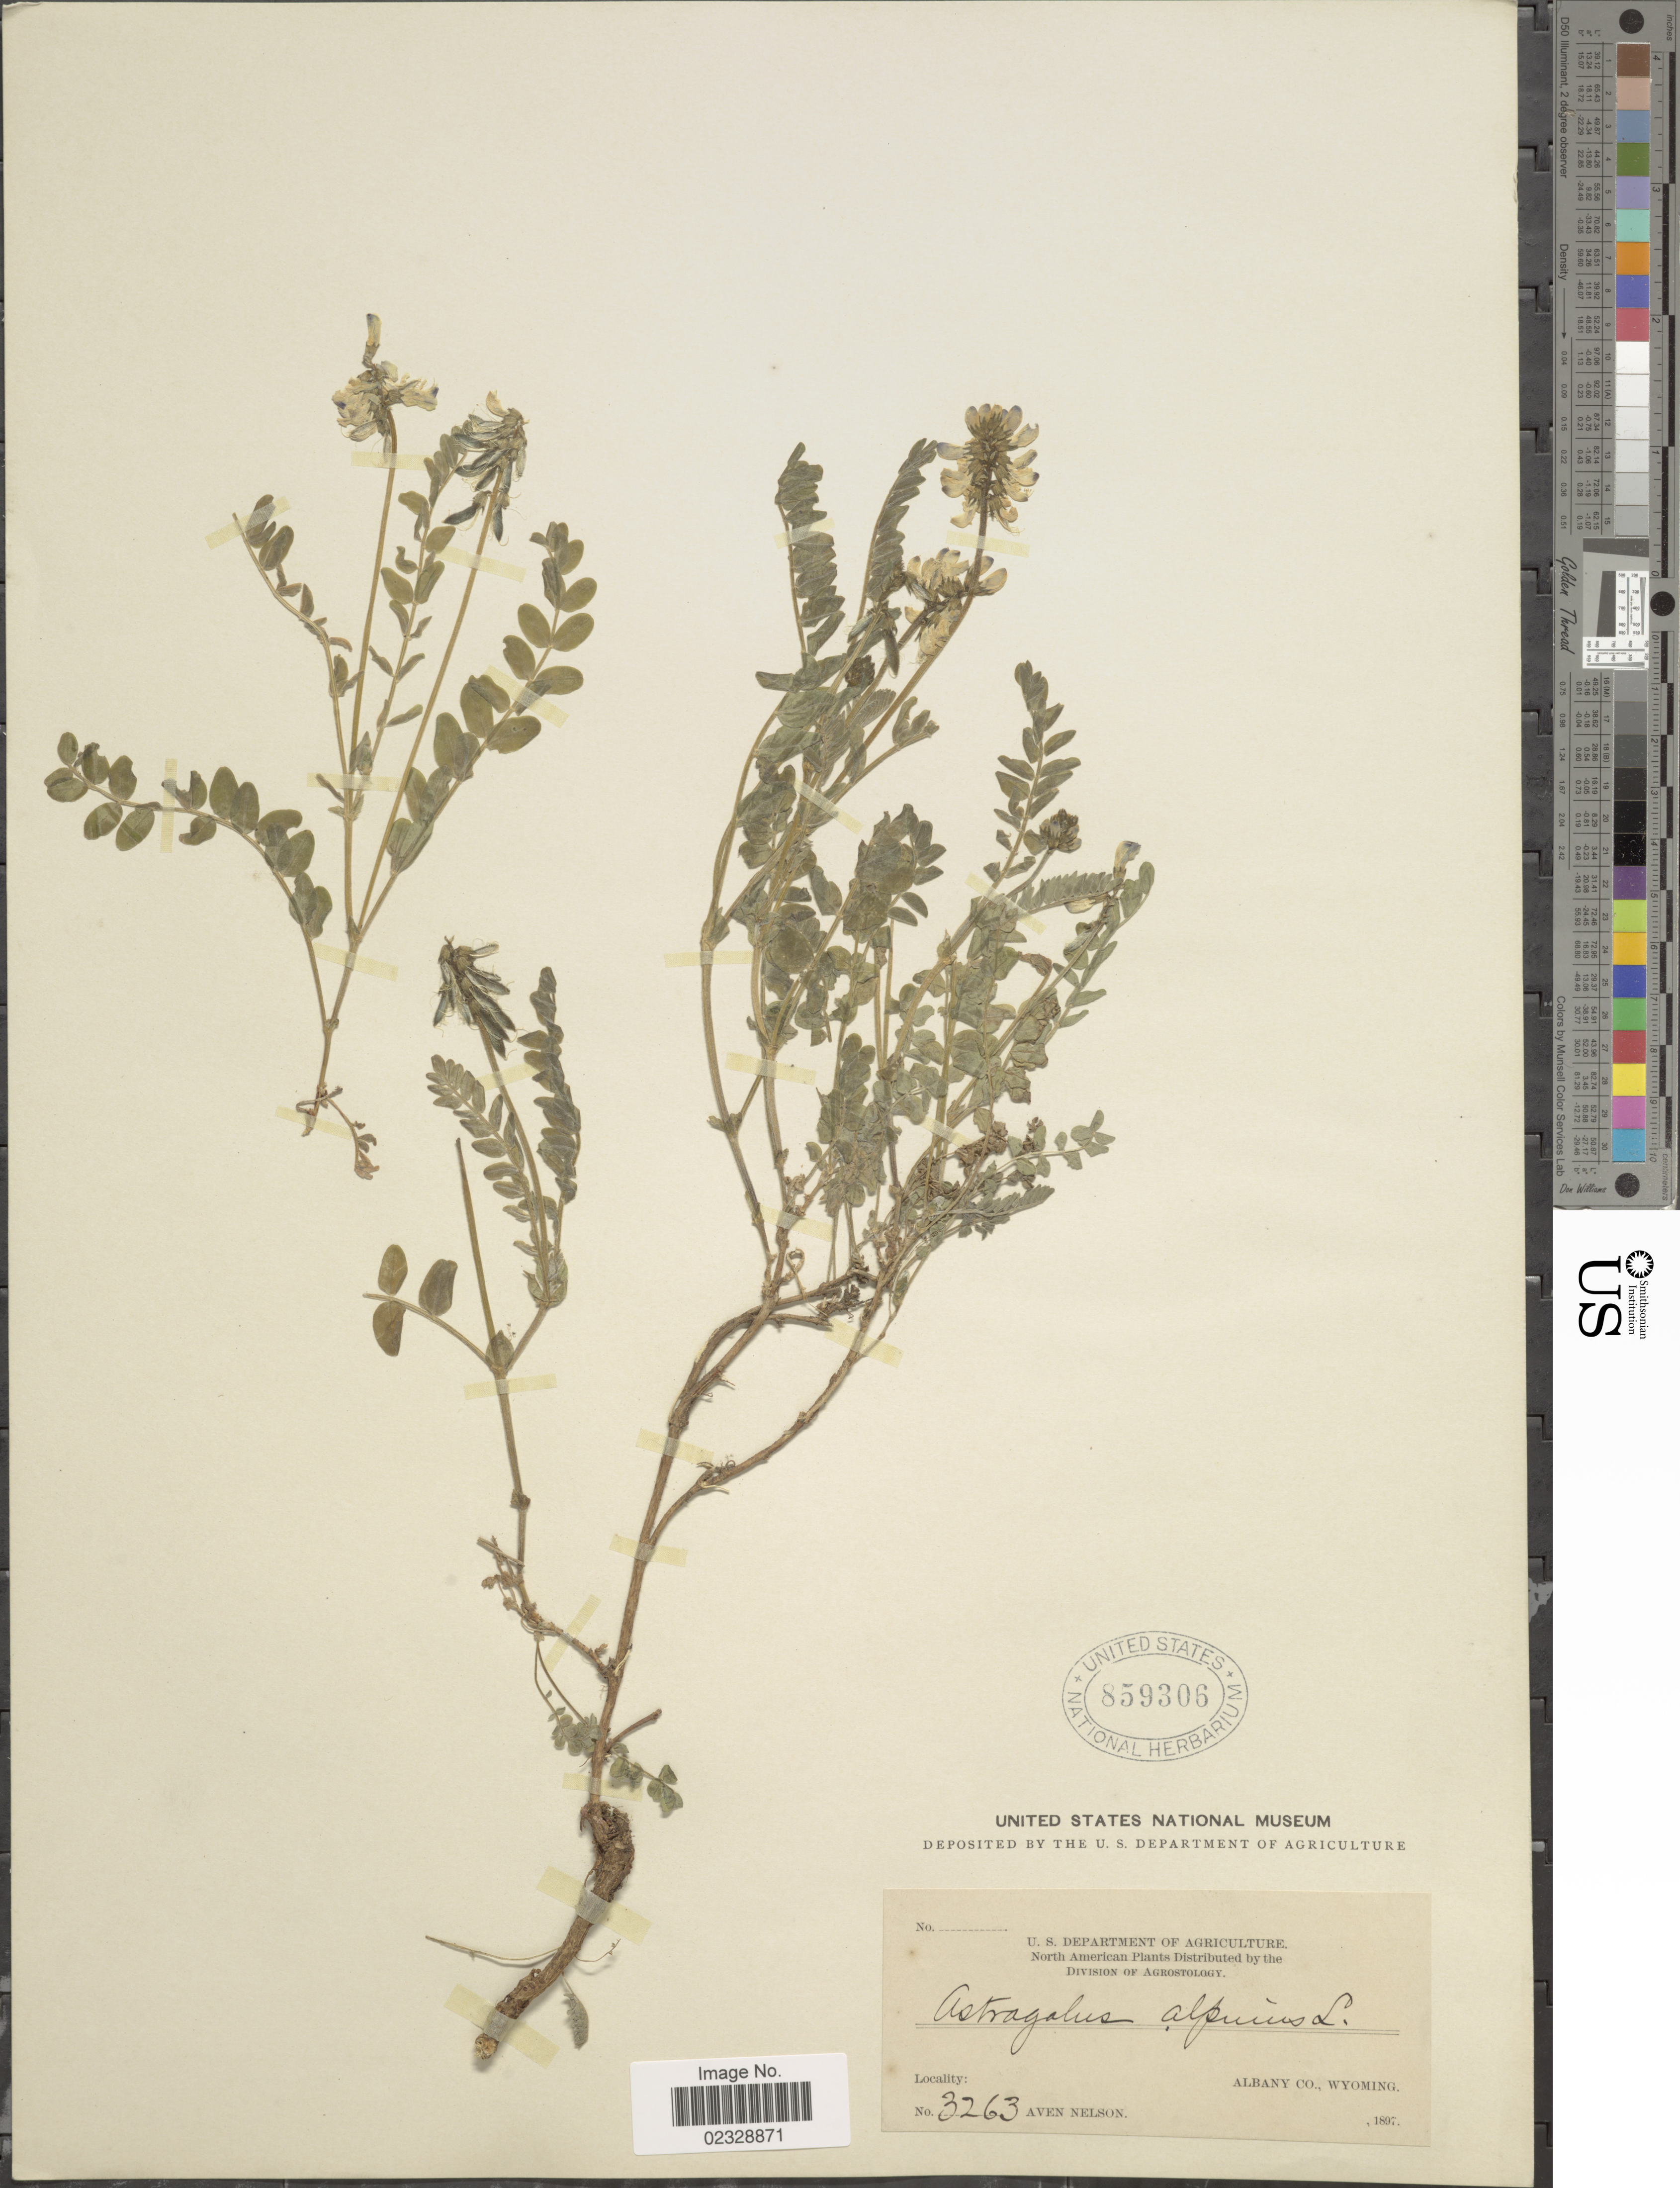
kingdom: Plantae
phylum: Tracheophyta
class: Magnoliopsida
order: Fabales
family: Fabaceae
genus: Astragalus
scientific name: Astragalus alpinus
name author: L.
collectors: A. Nelson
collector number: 3263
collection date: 1897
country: United States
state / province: Wyoming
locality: Albany Co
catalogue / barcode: US 859306